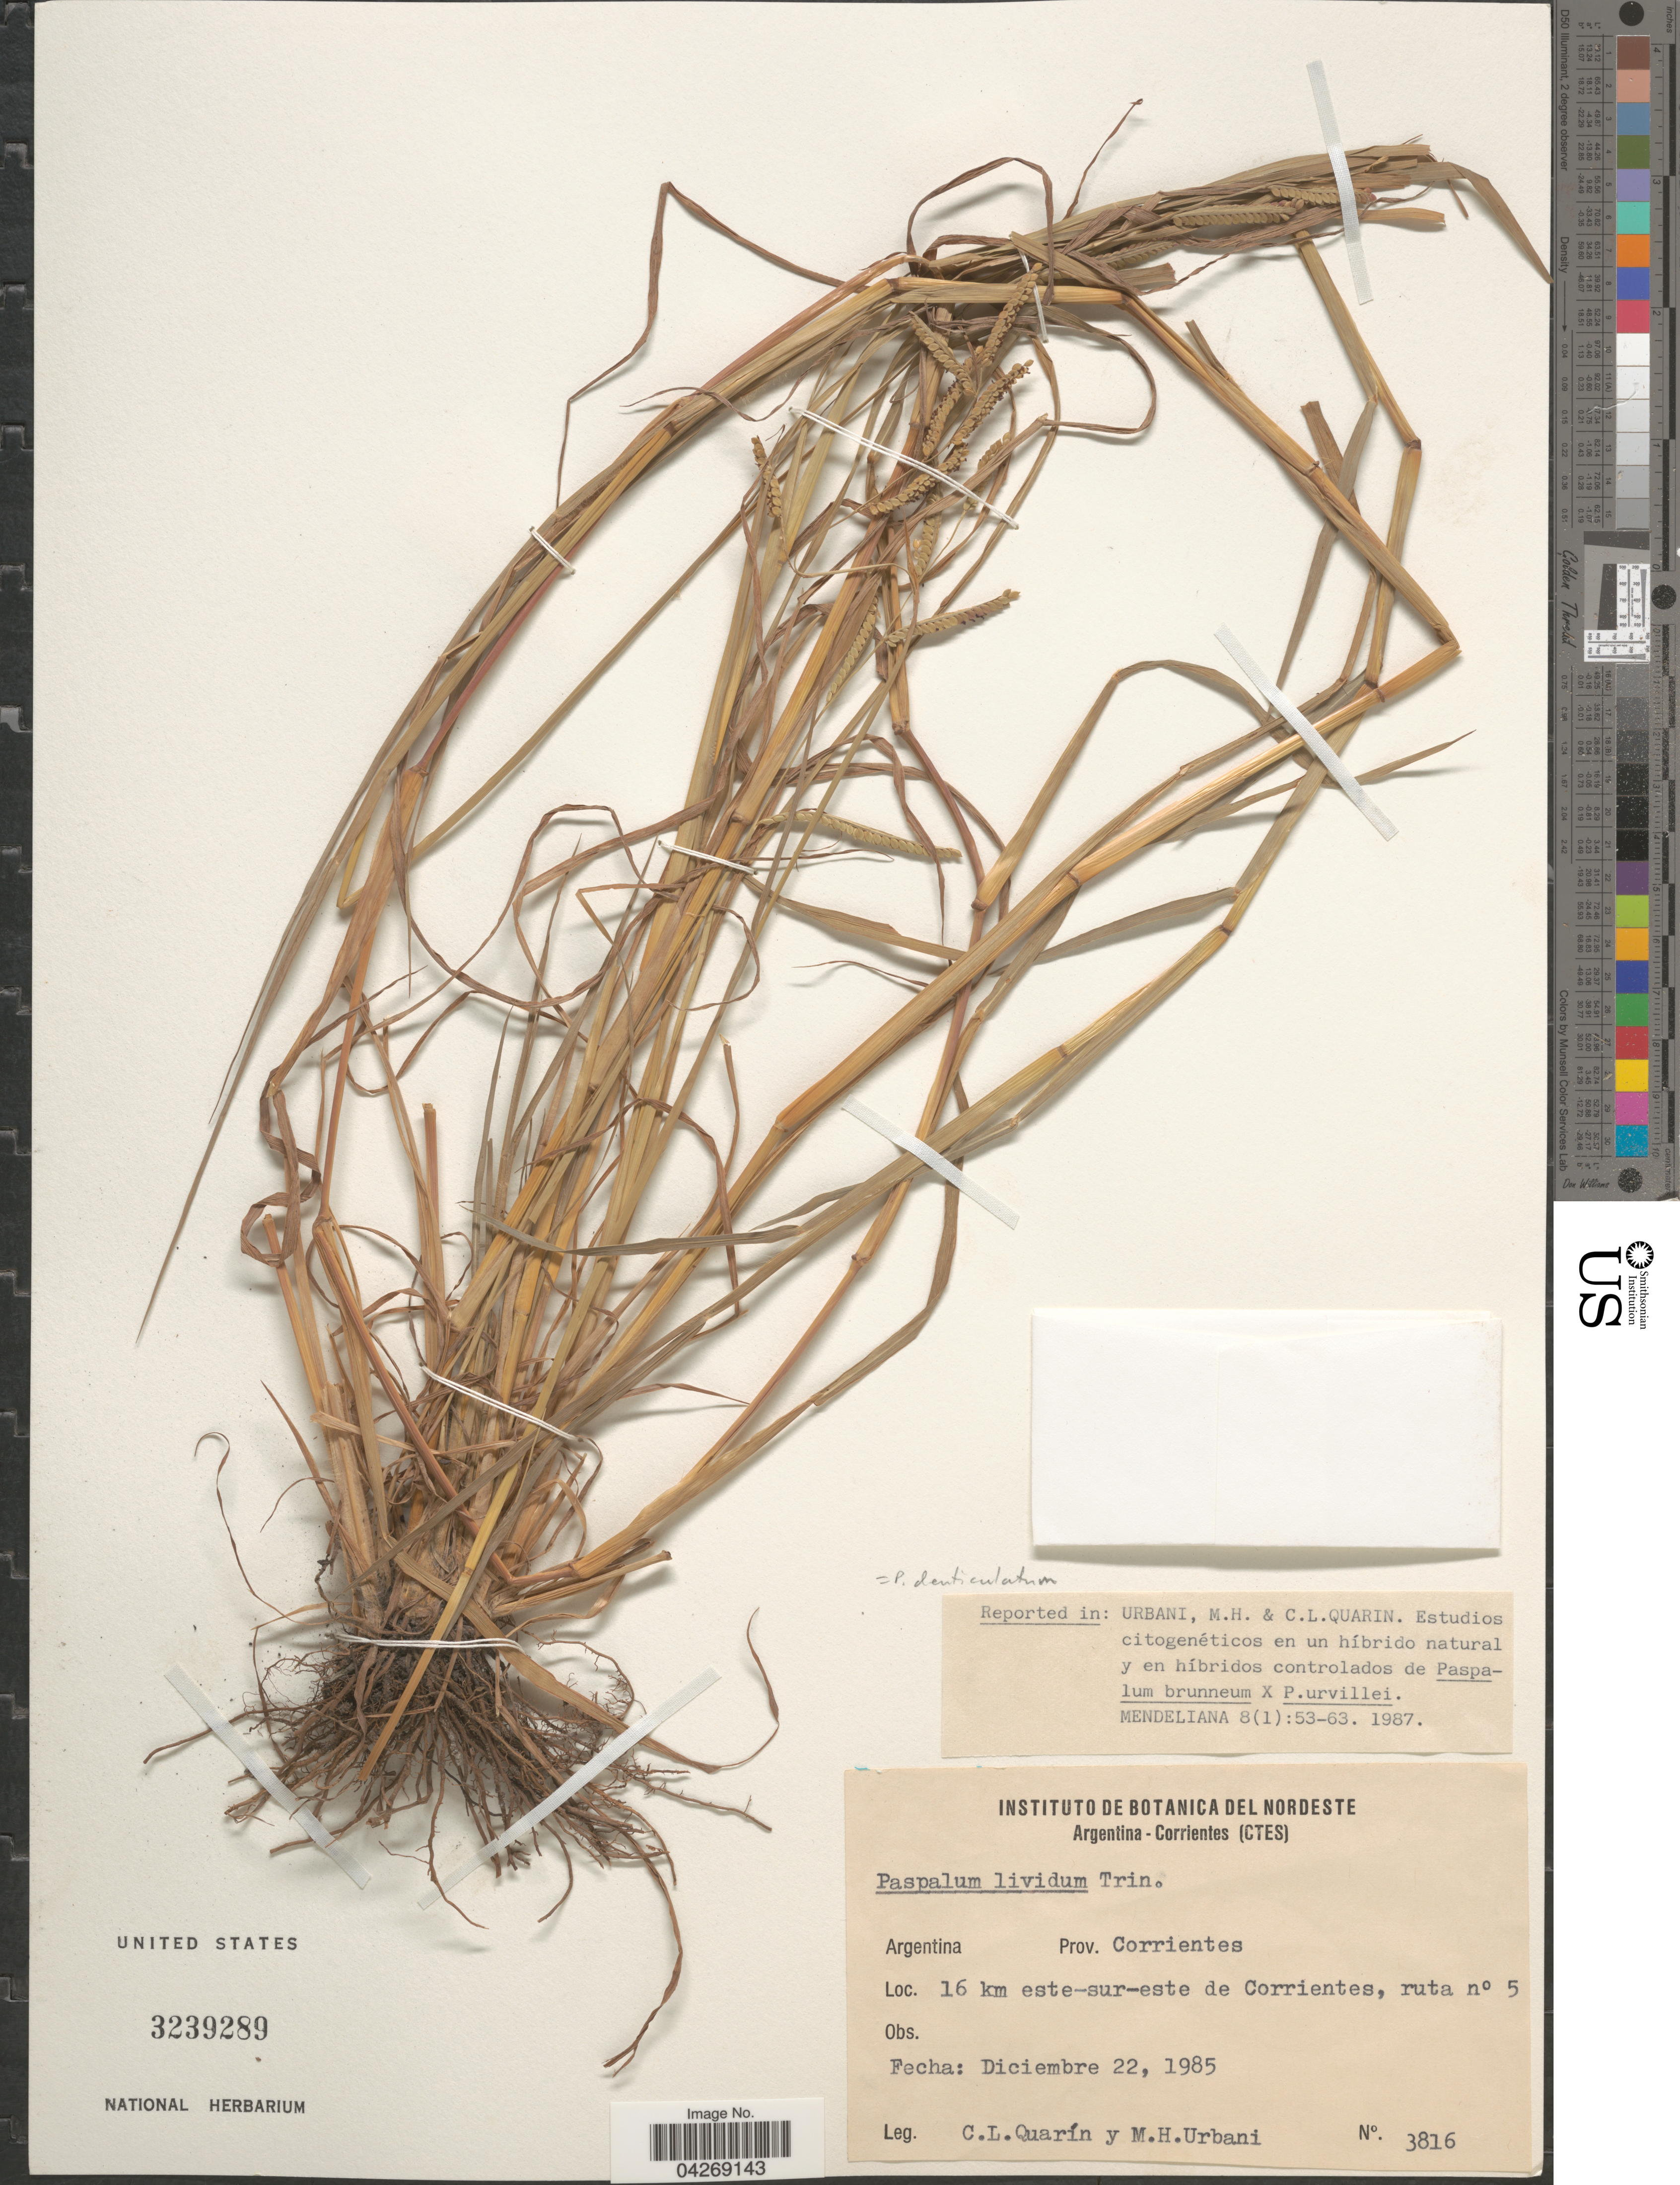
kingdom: Plantae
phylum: Tracheophyta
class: Liliopsida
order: Poales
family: Poaceae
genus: Paspalum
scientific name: Paspalum denticulatum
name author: Trin.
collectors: C. Quarin & M. Urbani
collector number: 3816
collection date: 1985-12-22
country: Argentina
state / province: Corrientes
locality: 16 km este-sur-este de Corrientes, ruta n° 5.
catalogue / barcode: US 3239289